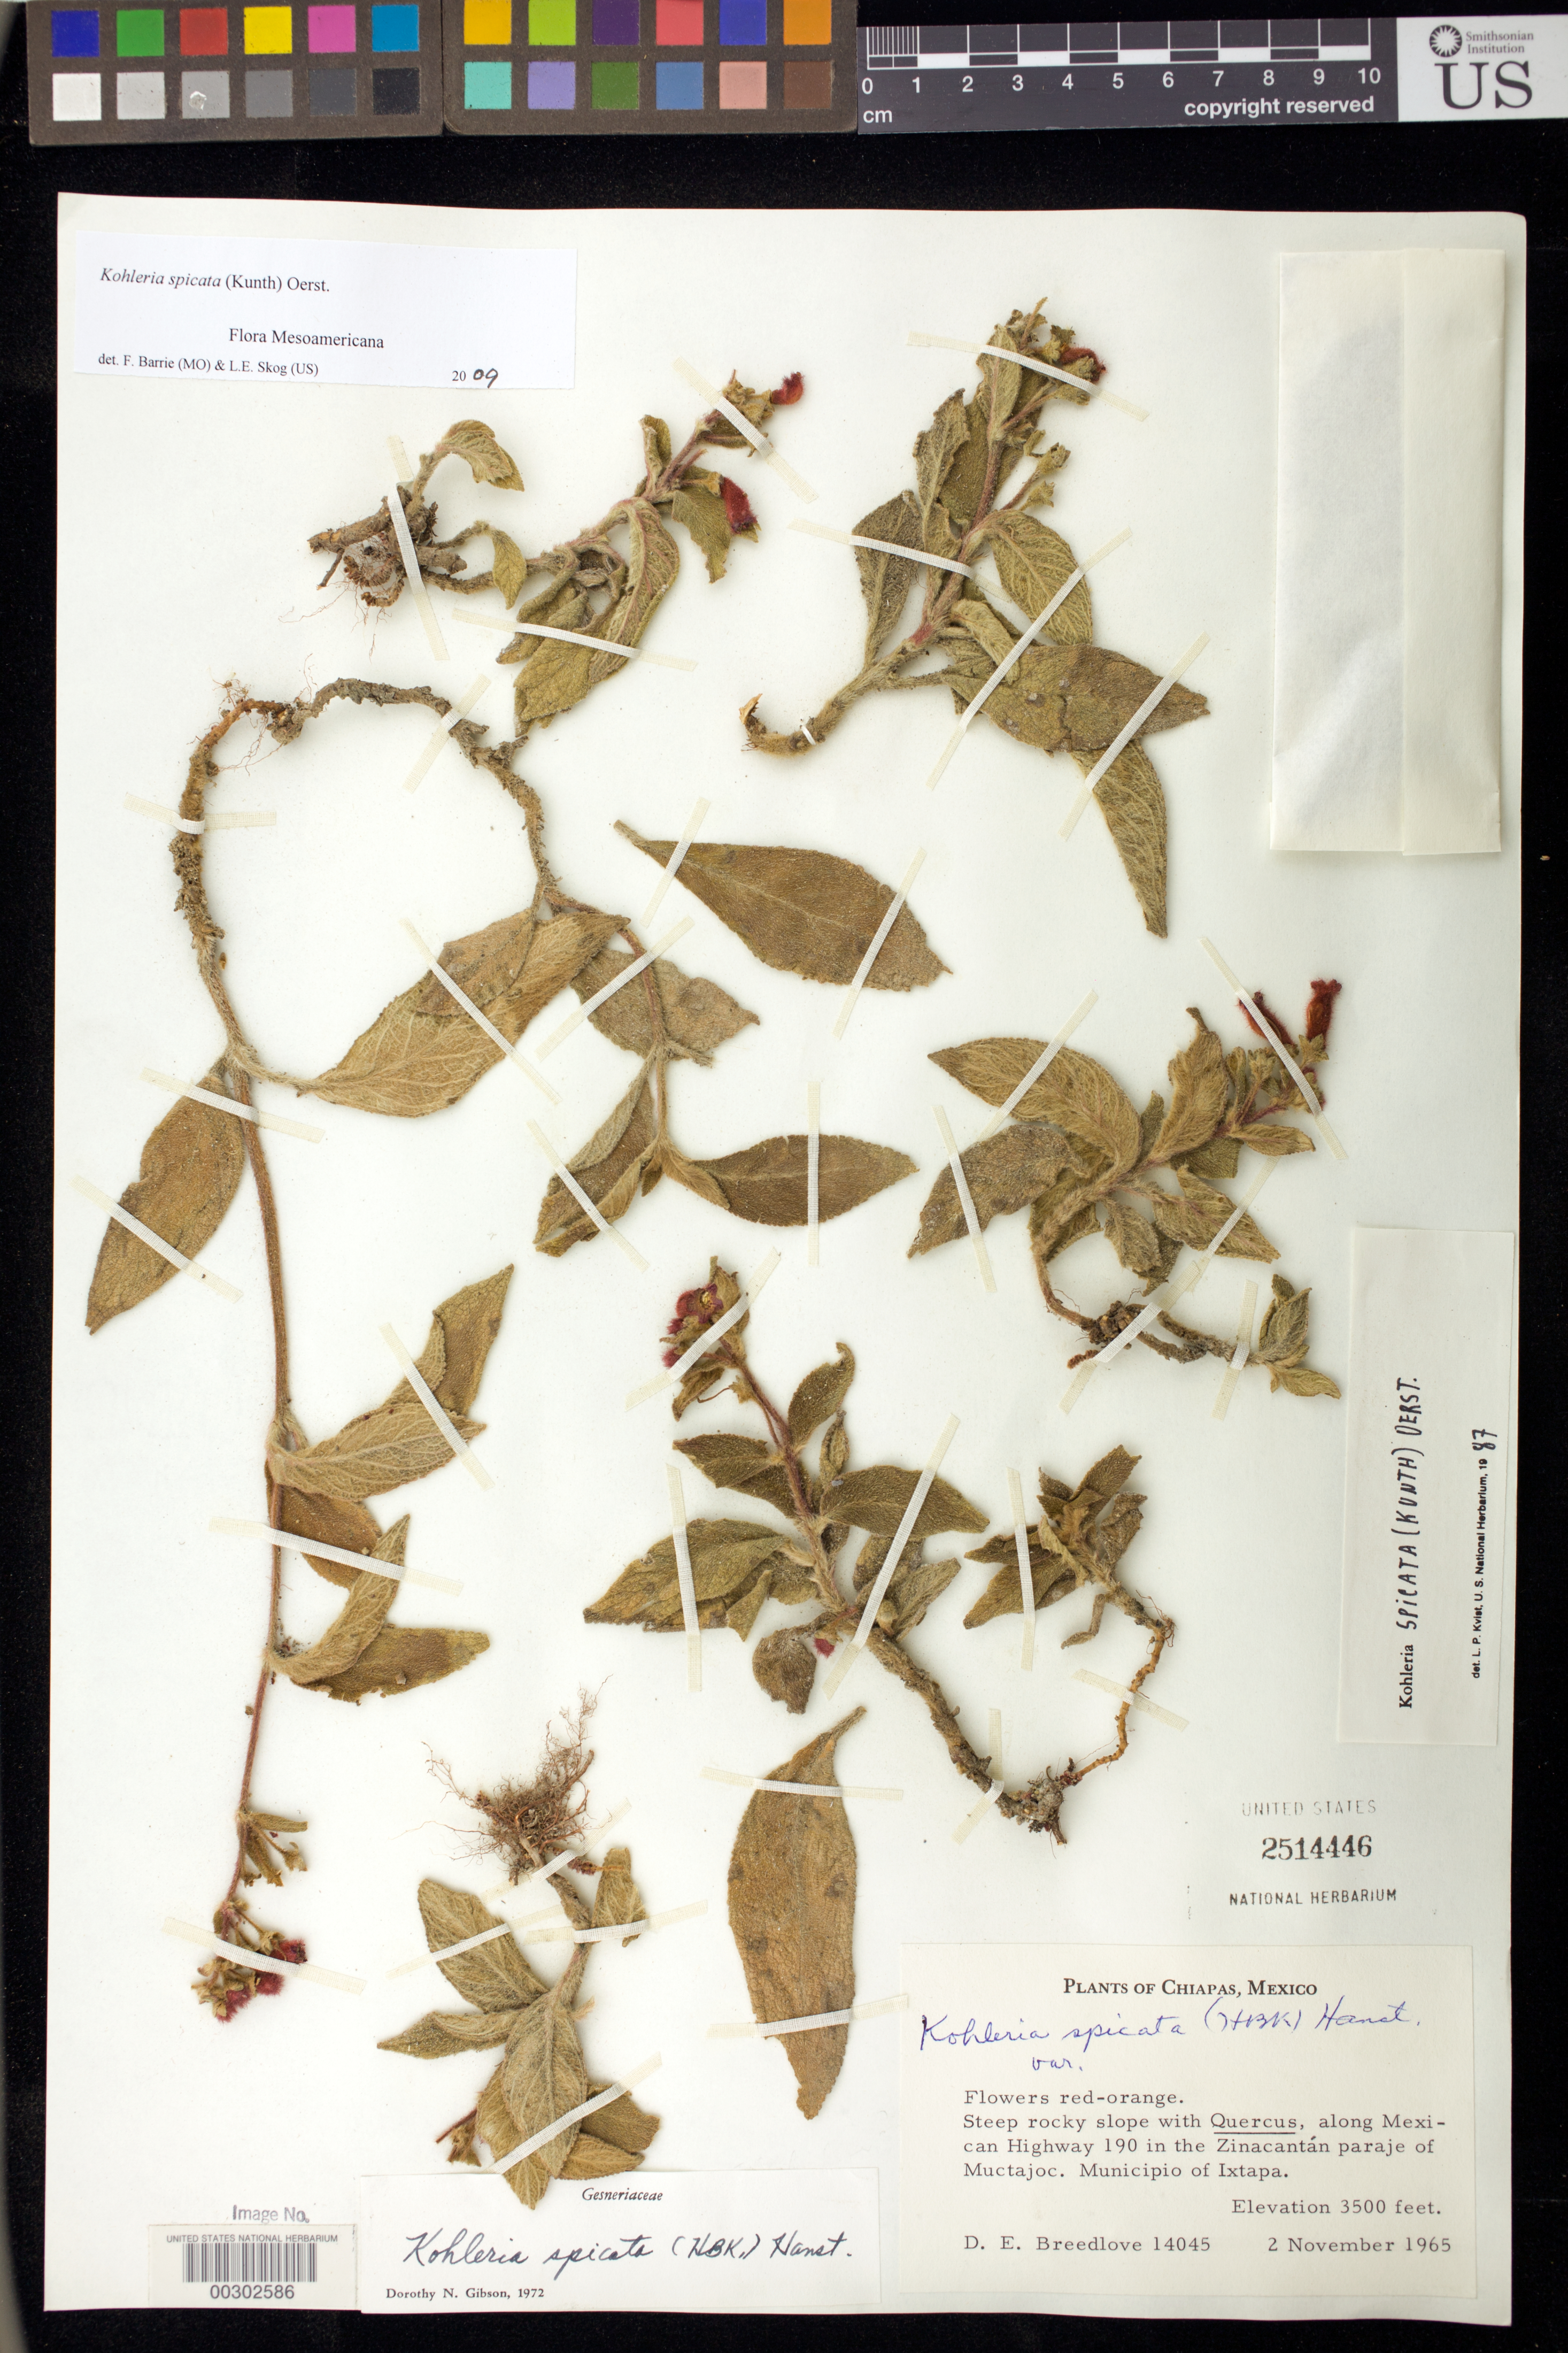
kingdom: Plantae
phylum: Tracheophyta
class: Magnoliopsida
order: Lamiales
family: Gesneriaceae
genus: Kohleria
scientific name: Kohleria spicata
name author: (Kunth) Oerst.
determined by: Skog, Laurence E.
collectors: D. E. Breedlove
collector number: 14045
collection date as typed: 02 Nov 1965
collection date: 1965-11-02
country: Mexico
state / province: Chiapas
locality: Mpio. of Ixtapa, along Mexican Highway 190 in the Zinacantan paraje of Muctajox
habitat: Steep rocky slope with Quercus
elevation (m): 1067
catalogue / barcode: US 2514446